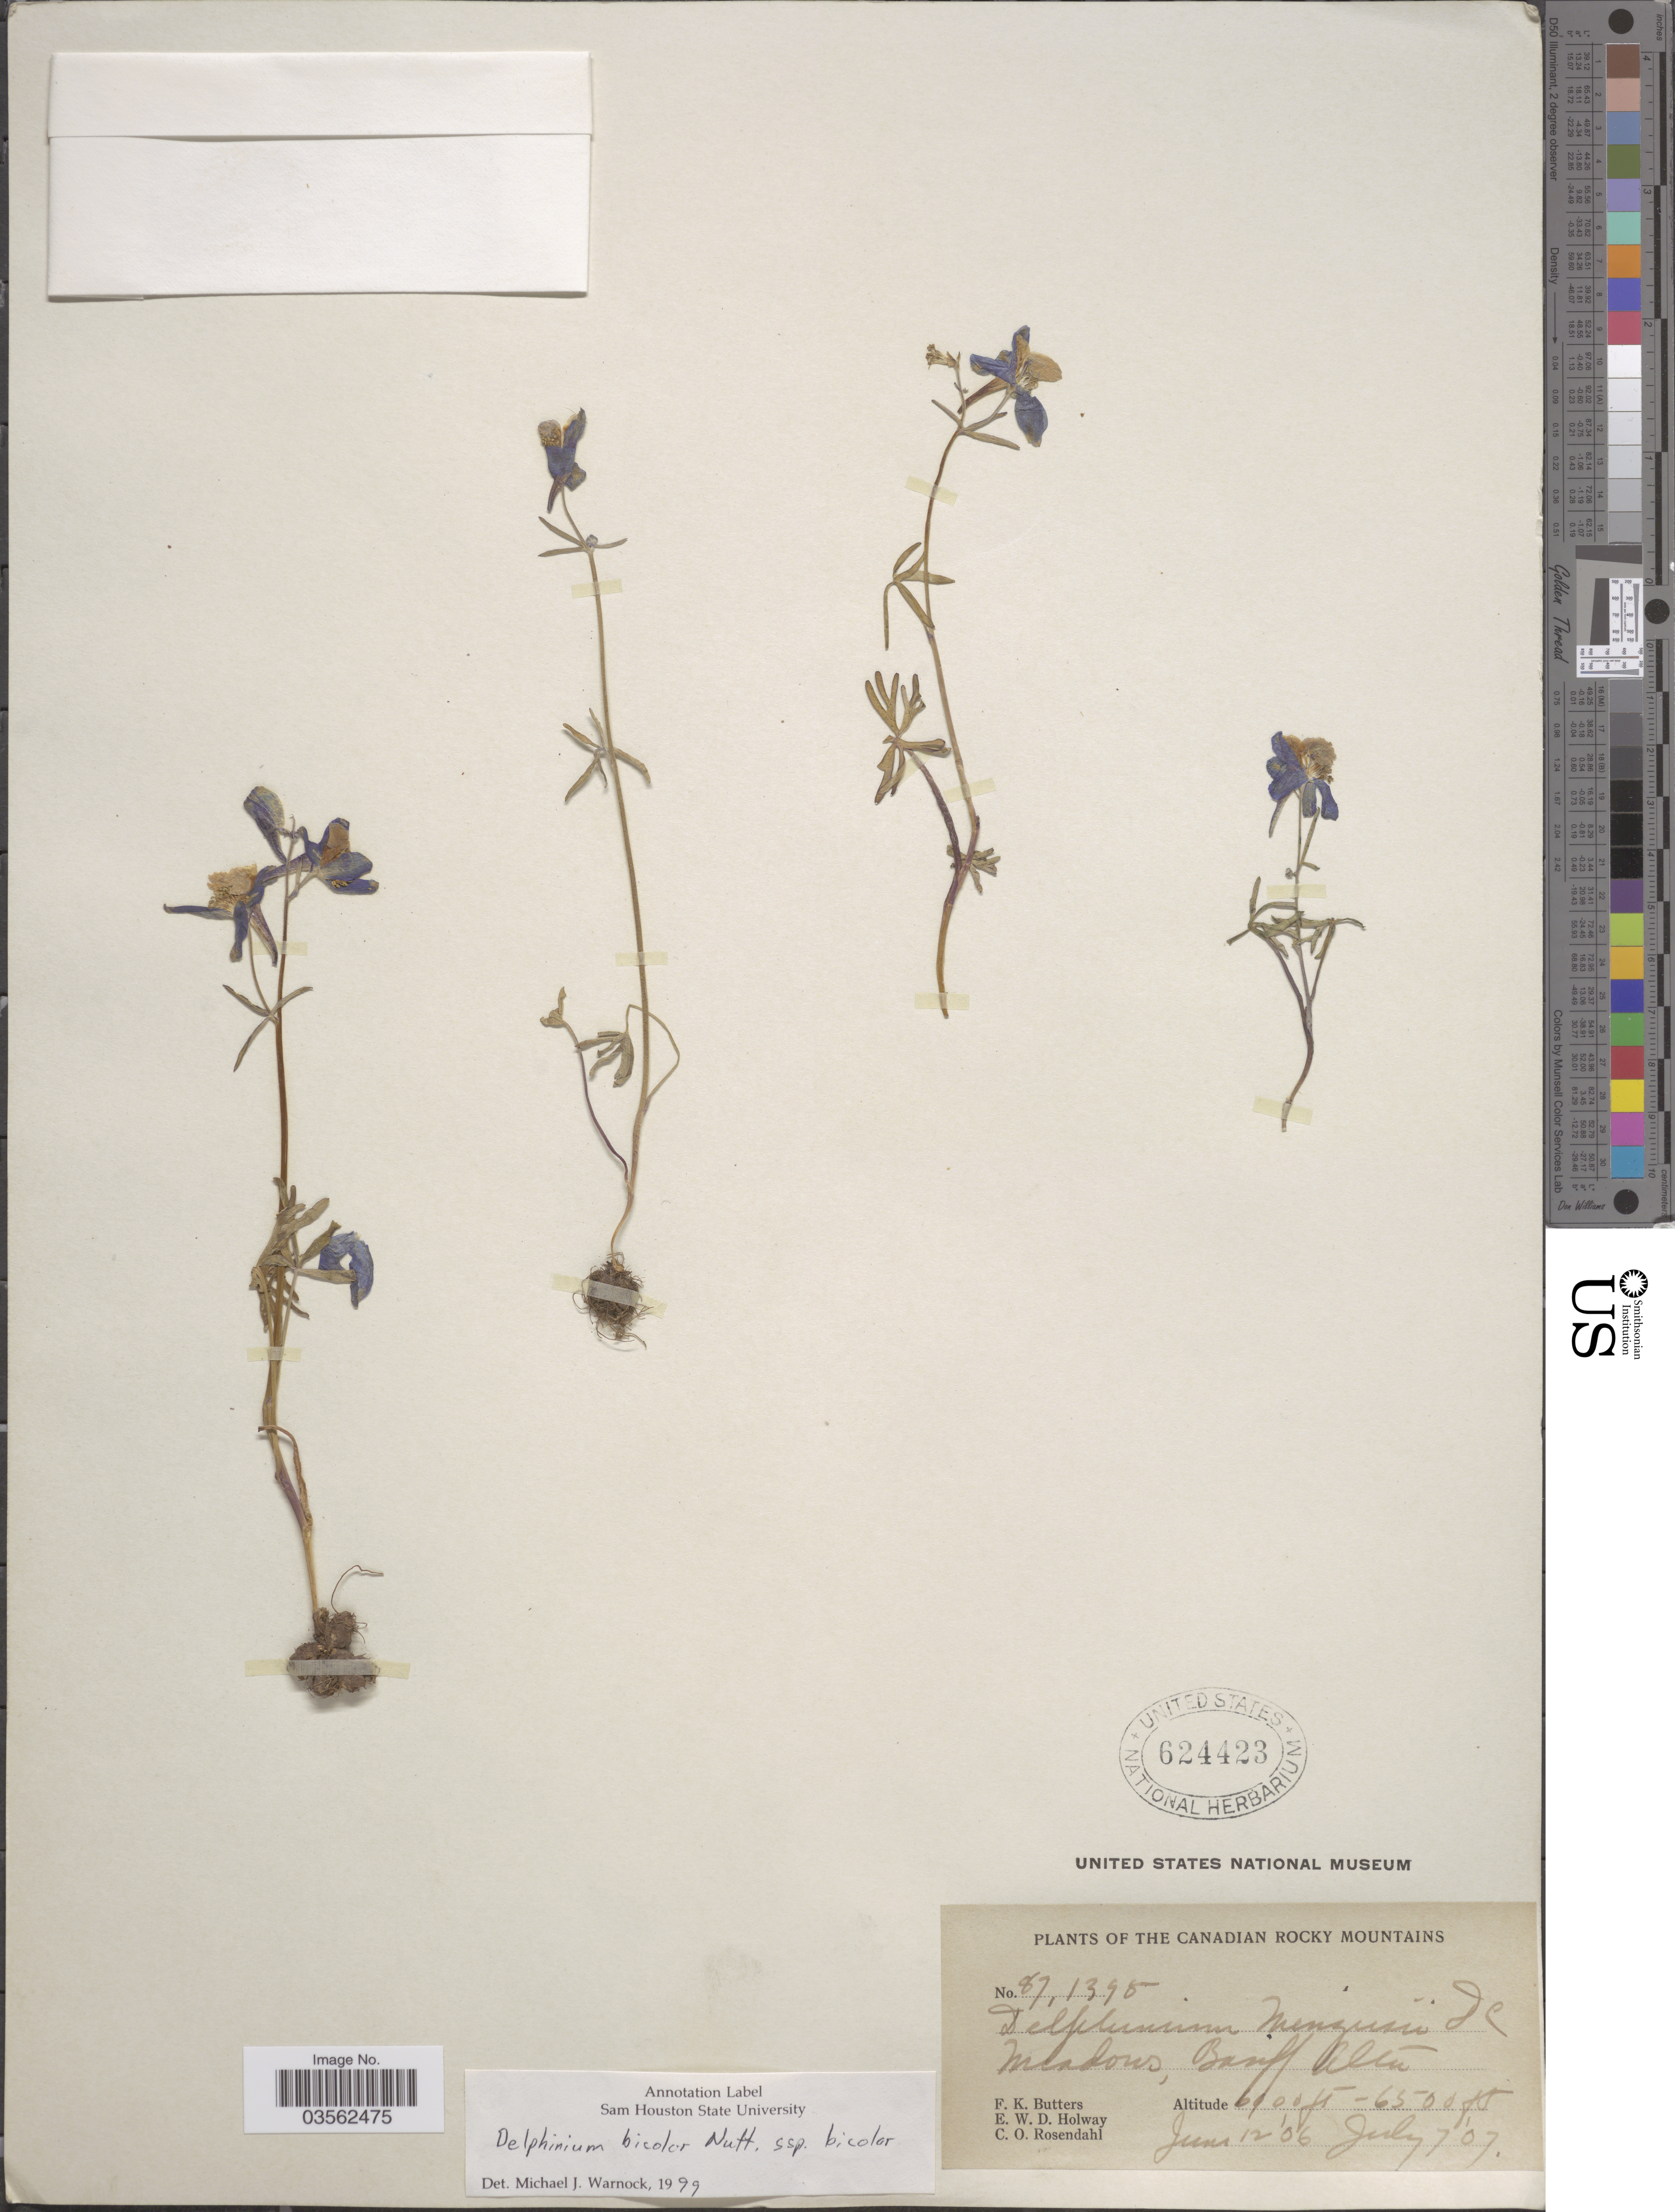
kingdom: Plantae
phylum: Tracheophyta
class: Magnoliopsida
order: Ranunculales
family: Ranunculaceae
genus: Delphinium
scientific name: Delphinium bicolor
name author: Nutt.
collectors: F. K. Butters, E. W. D. Holway & C. O. Rosendahl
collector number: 871398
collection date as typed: Transcribed d/m/y: 12/6/6 to 7/7/7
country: Canada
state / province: Alberta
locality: The Canadian Rocky Mountains. Meadows, Banff Alta.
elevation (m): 1829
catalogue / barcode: US 624423